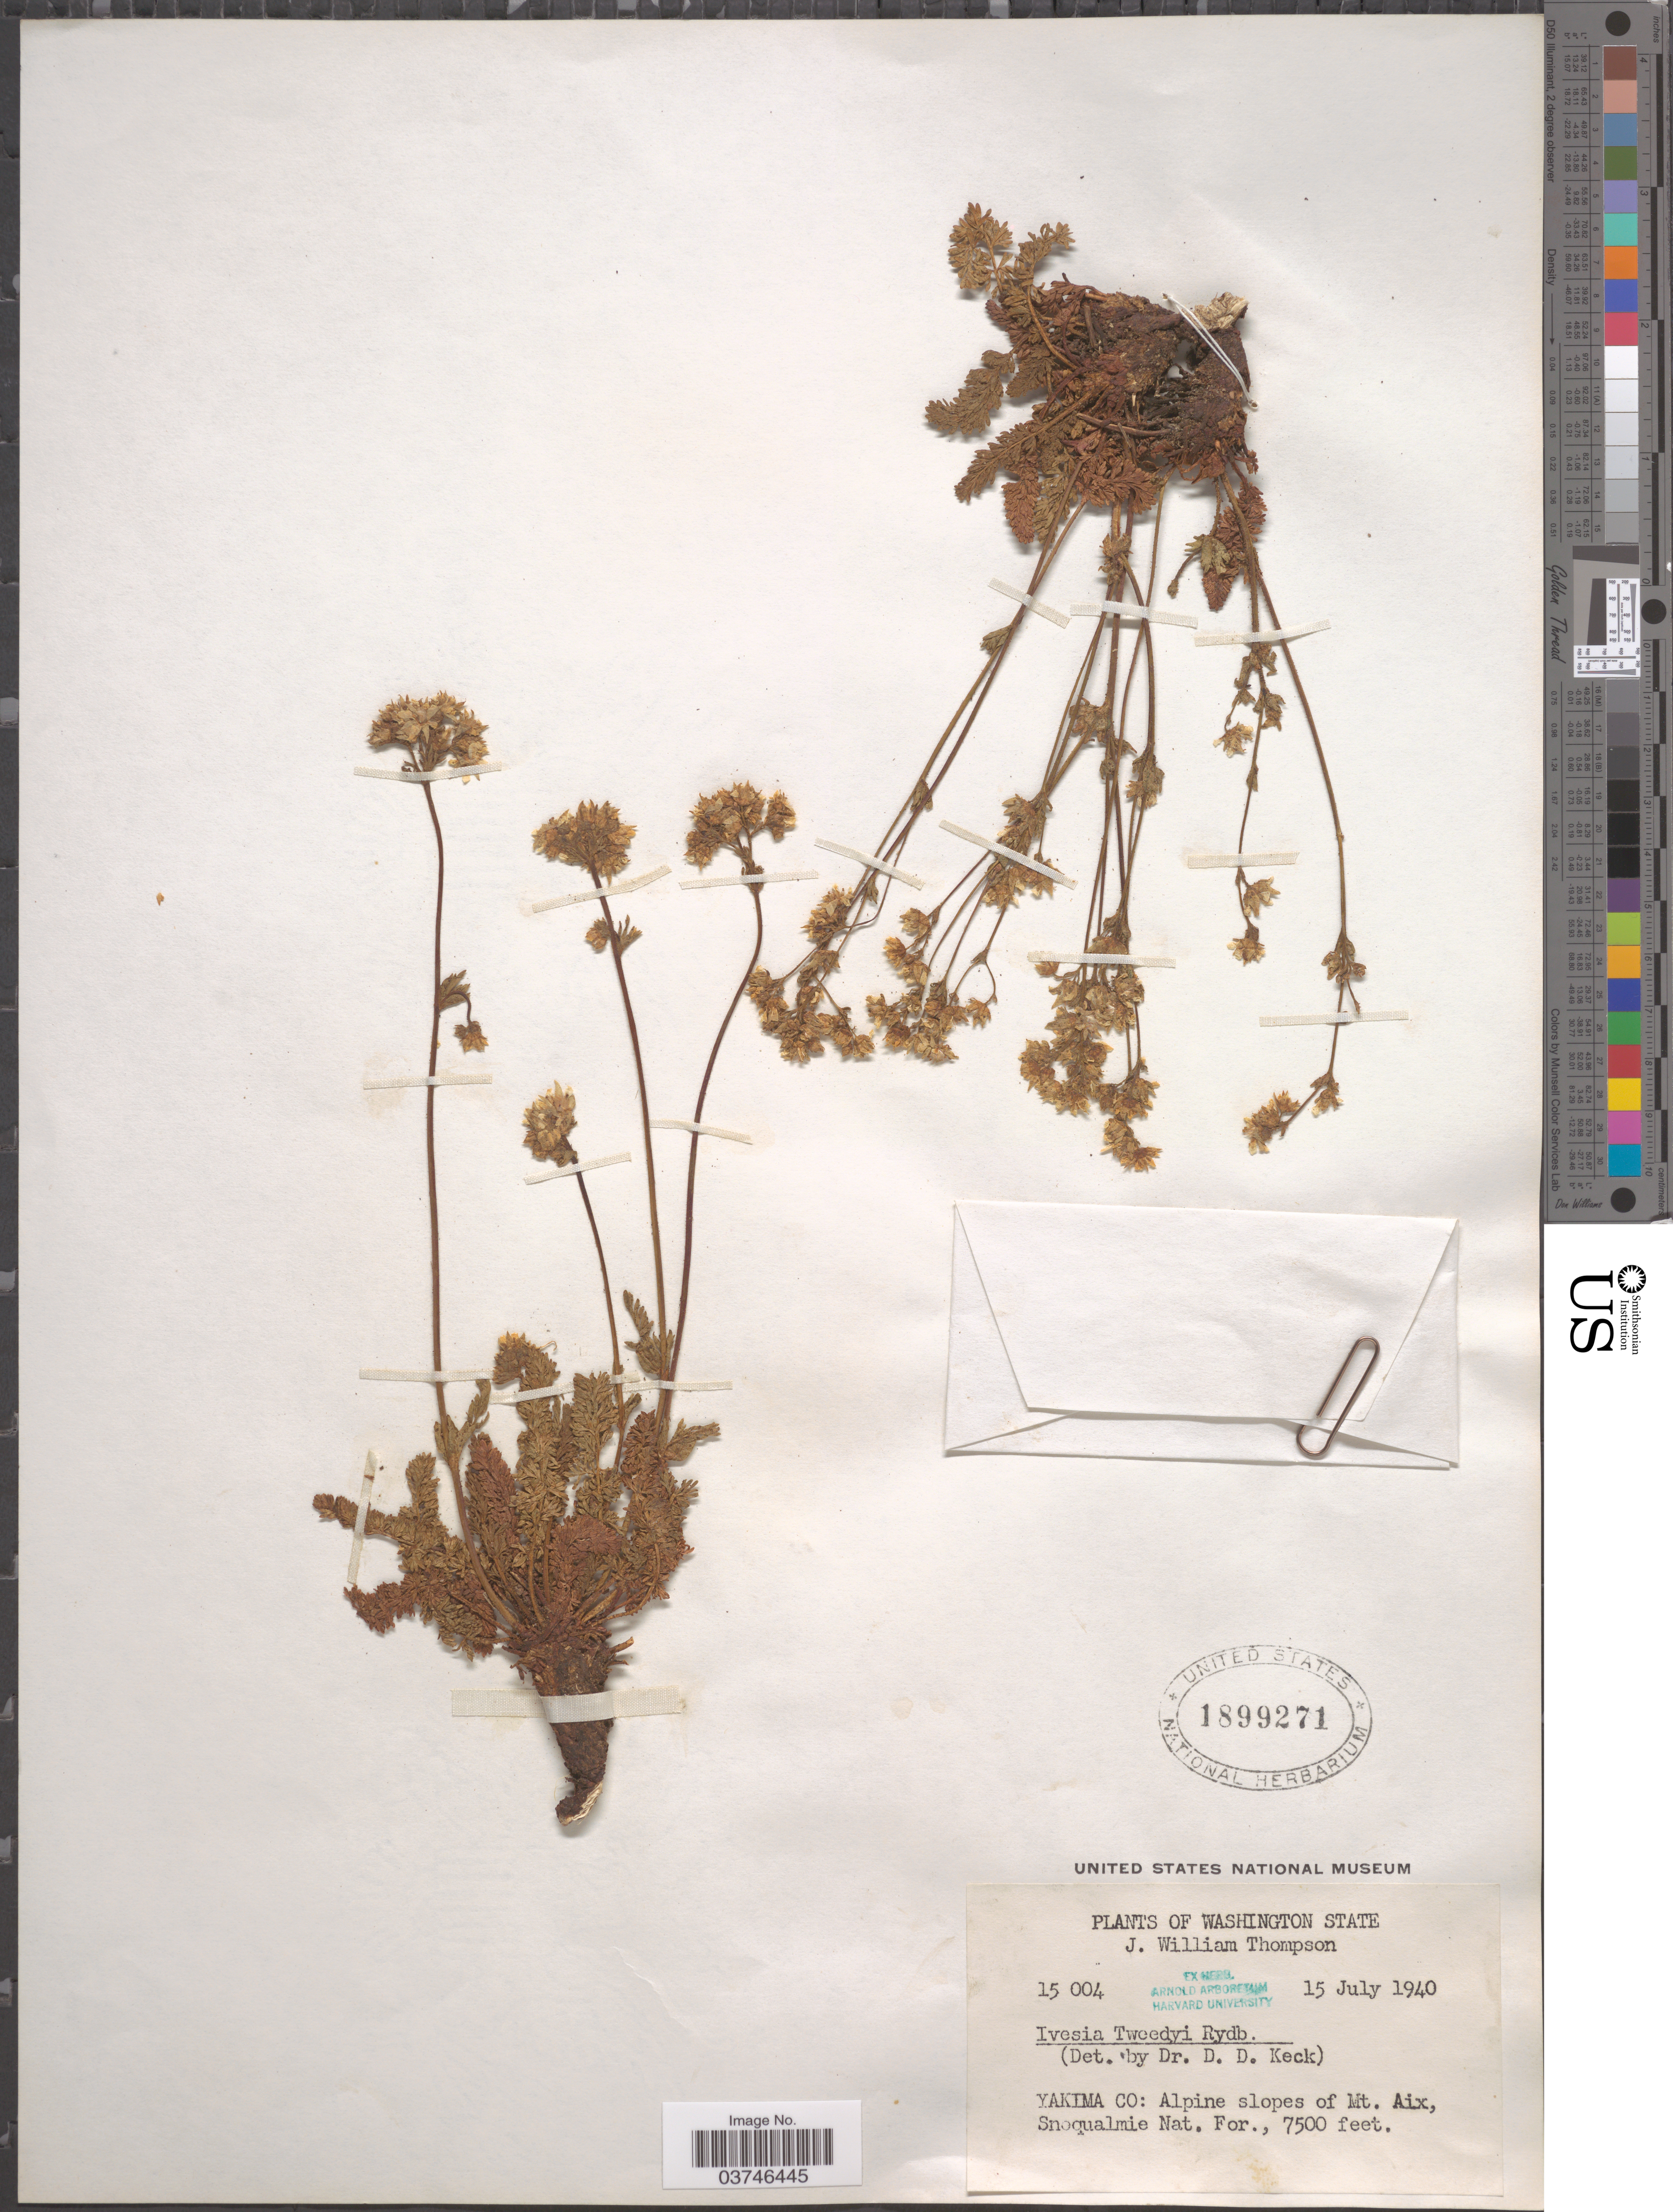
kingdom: Plantae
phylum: Tracheophyta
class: Magnoliopsida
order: Rosales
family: Rosaceae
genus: Potentilla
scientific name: Potentilla tweedyi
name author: (Rydb.) J.T. Howell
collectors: J. W. Thompson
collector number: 15004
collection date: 1940-07-15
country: United States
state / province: Washington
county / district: Yakima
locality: Yakima Co: Alpine slopes of Mt. Aix, Snoqualmie Nat. For.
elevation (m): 2286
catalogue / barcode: US 1899271